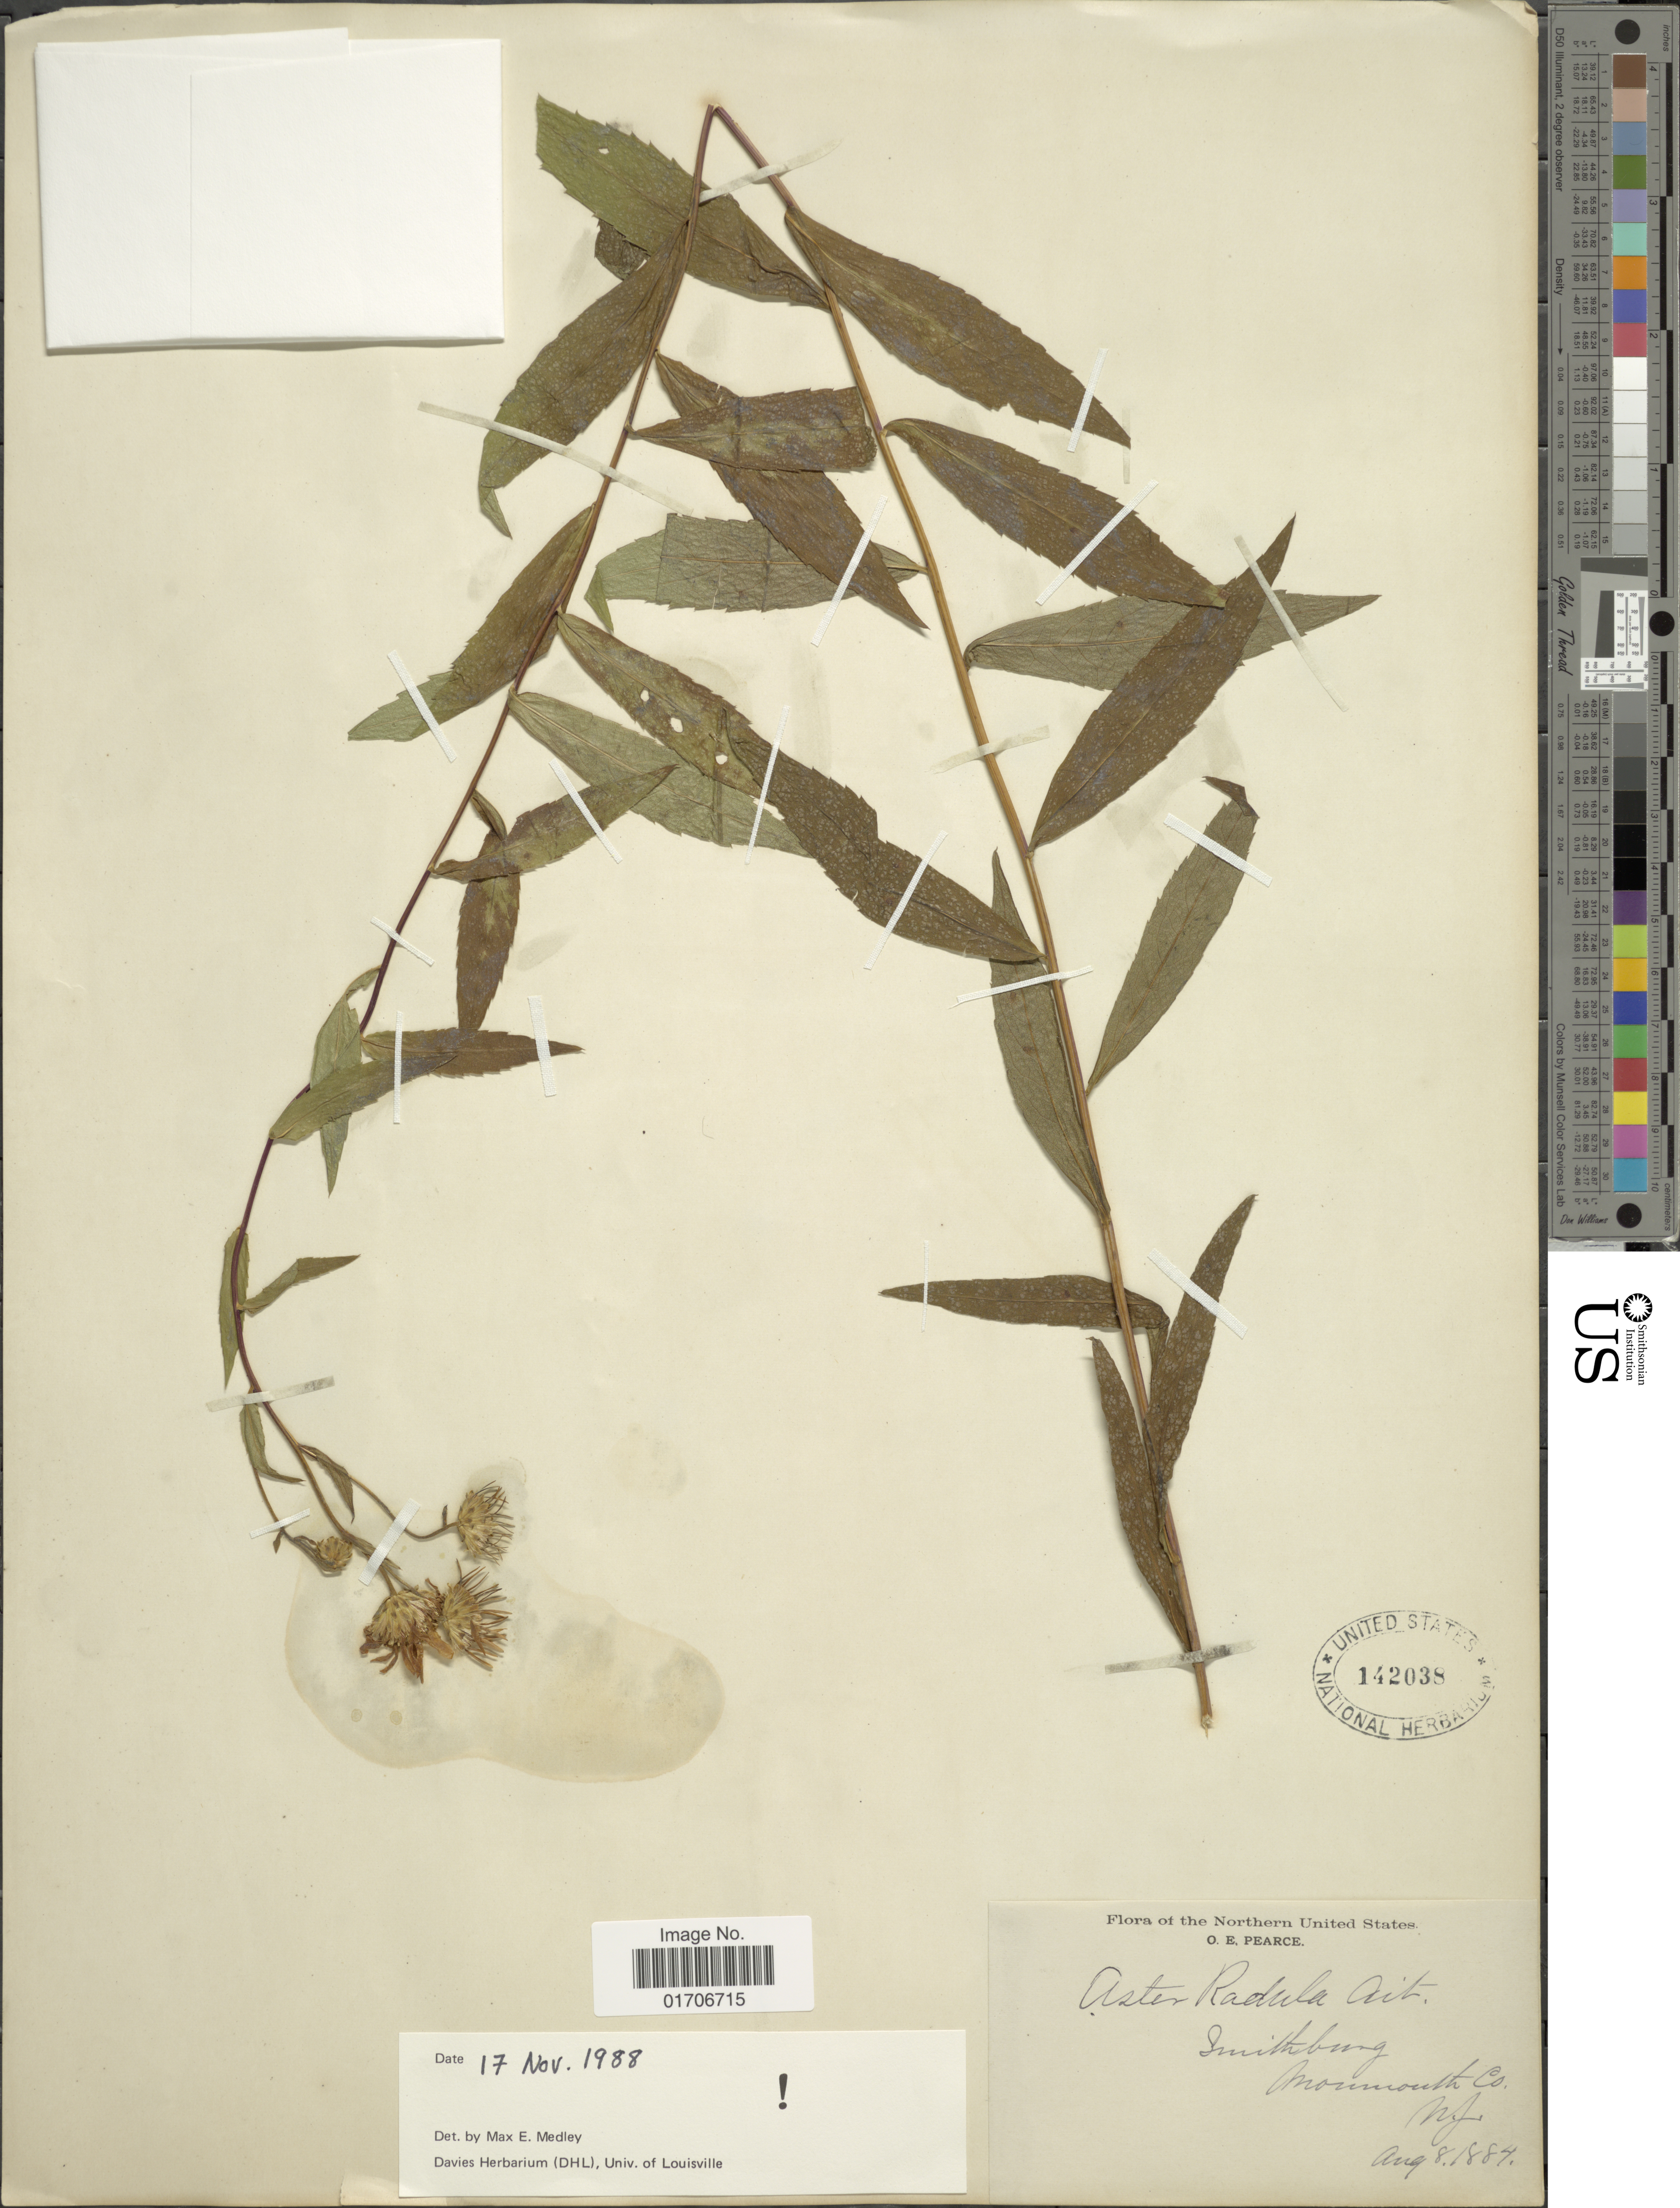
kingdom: Plantae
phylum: Tracheophyta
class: Magnoliopsida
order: Asterales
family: Asteraceae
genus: Eurybia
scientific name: Eurybia radula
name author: (Aiton) G.L. Nesom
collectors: O. E. Pearce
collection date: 1884-08-08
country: United States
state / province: New Jersey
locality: Smithburg, Moumouth Co. N.J.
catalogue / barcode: US 142038